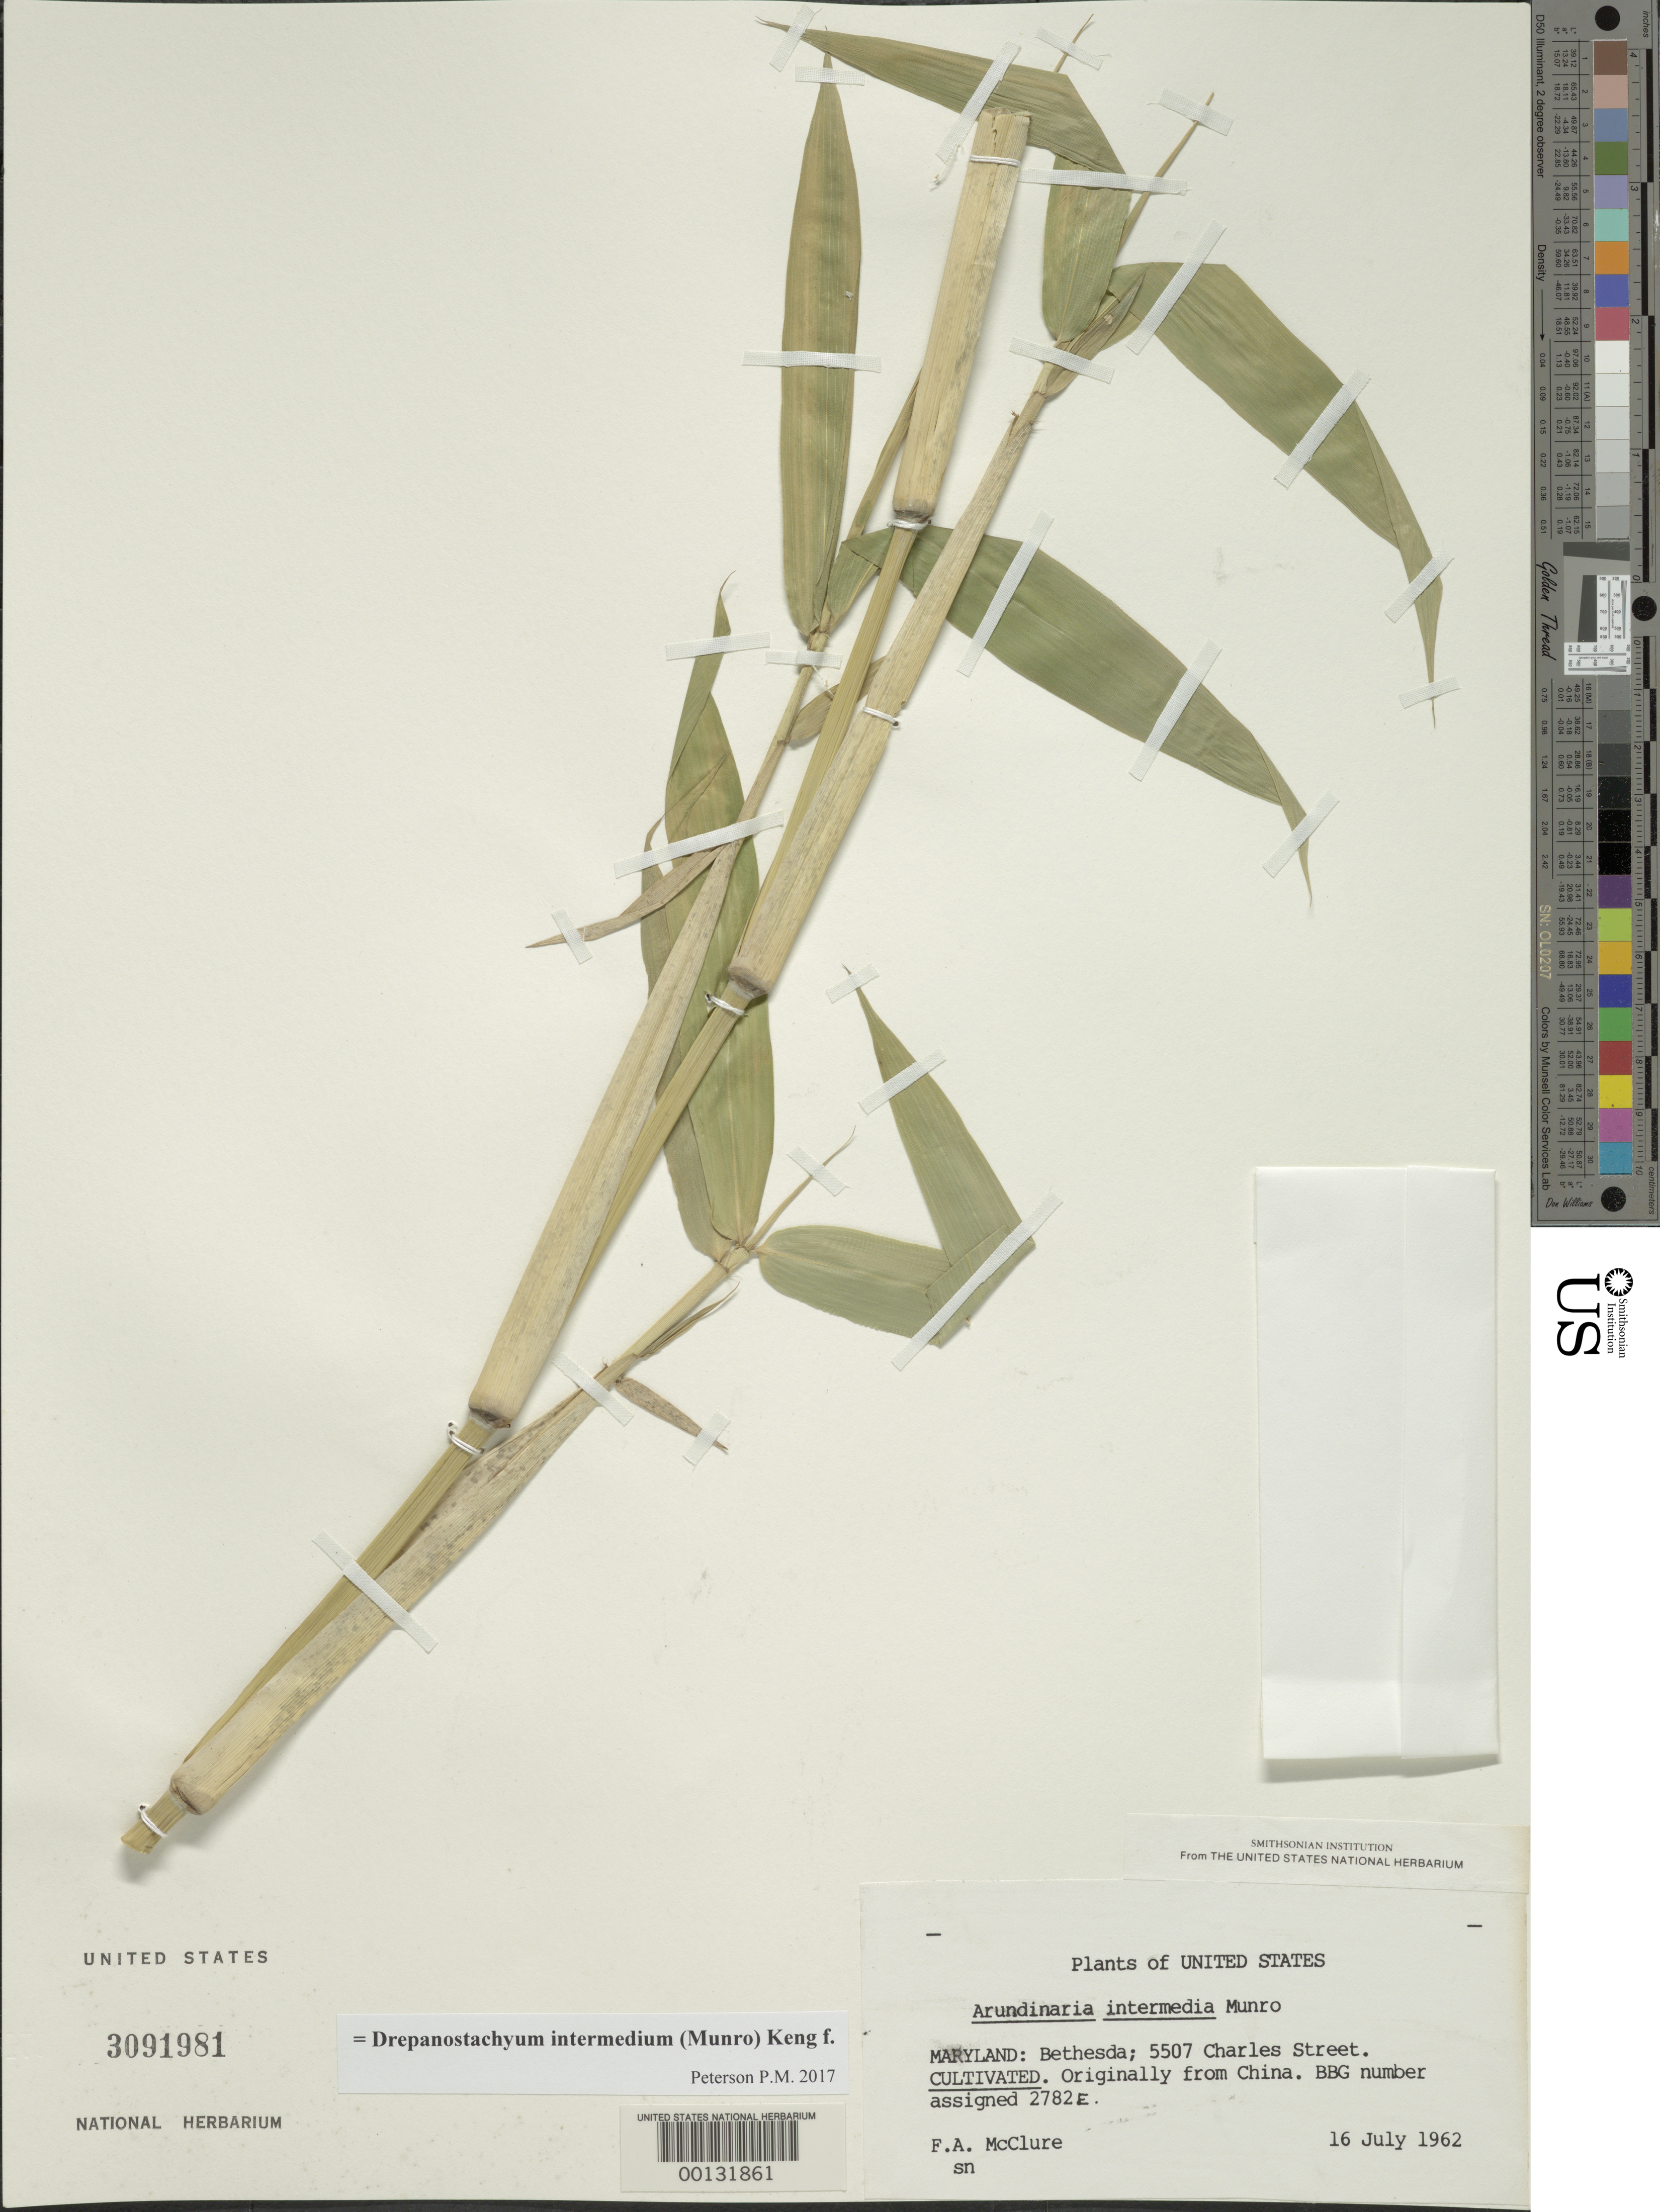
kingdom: Plantae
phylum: Tracheophyta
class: Liliopsida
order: Poales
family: Poaceae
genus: Drepanostachyum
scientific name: Drepanostachyum intermedium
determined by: Poaceae Reorganization Project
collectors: F. A. McClure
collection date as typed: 16 Jul 1962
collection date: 1962-07-16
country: United States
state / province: Maryland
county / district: Montgomery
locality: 5507 Charles Street, Bethesda (McClure's garden)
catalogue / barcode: US 3091981